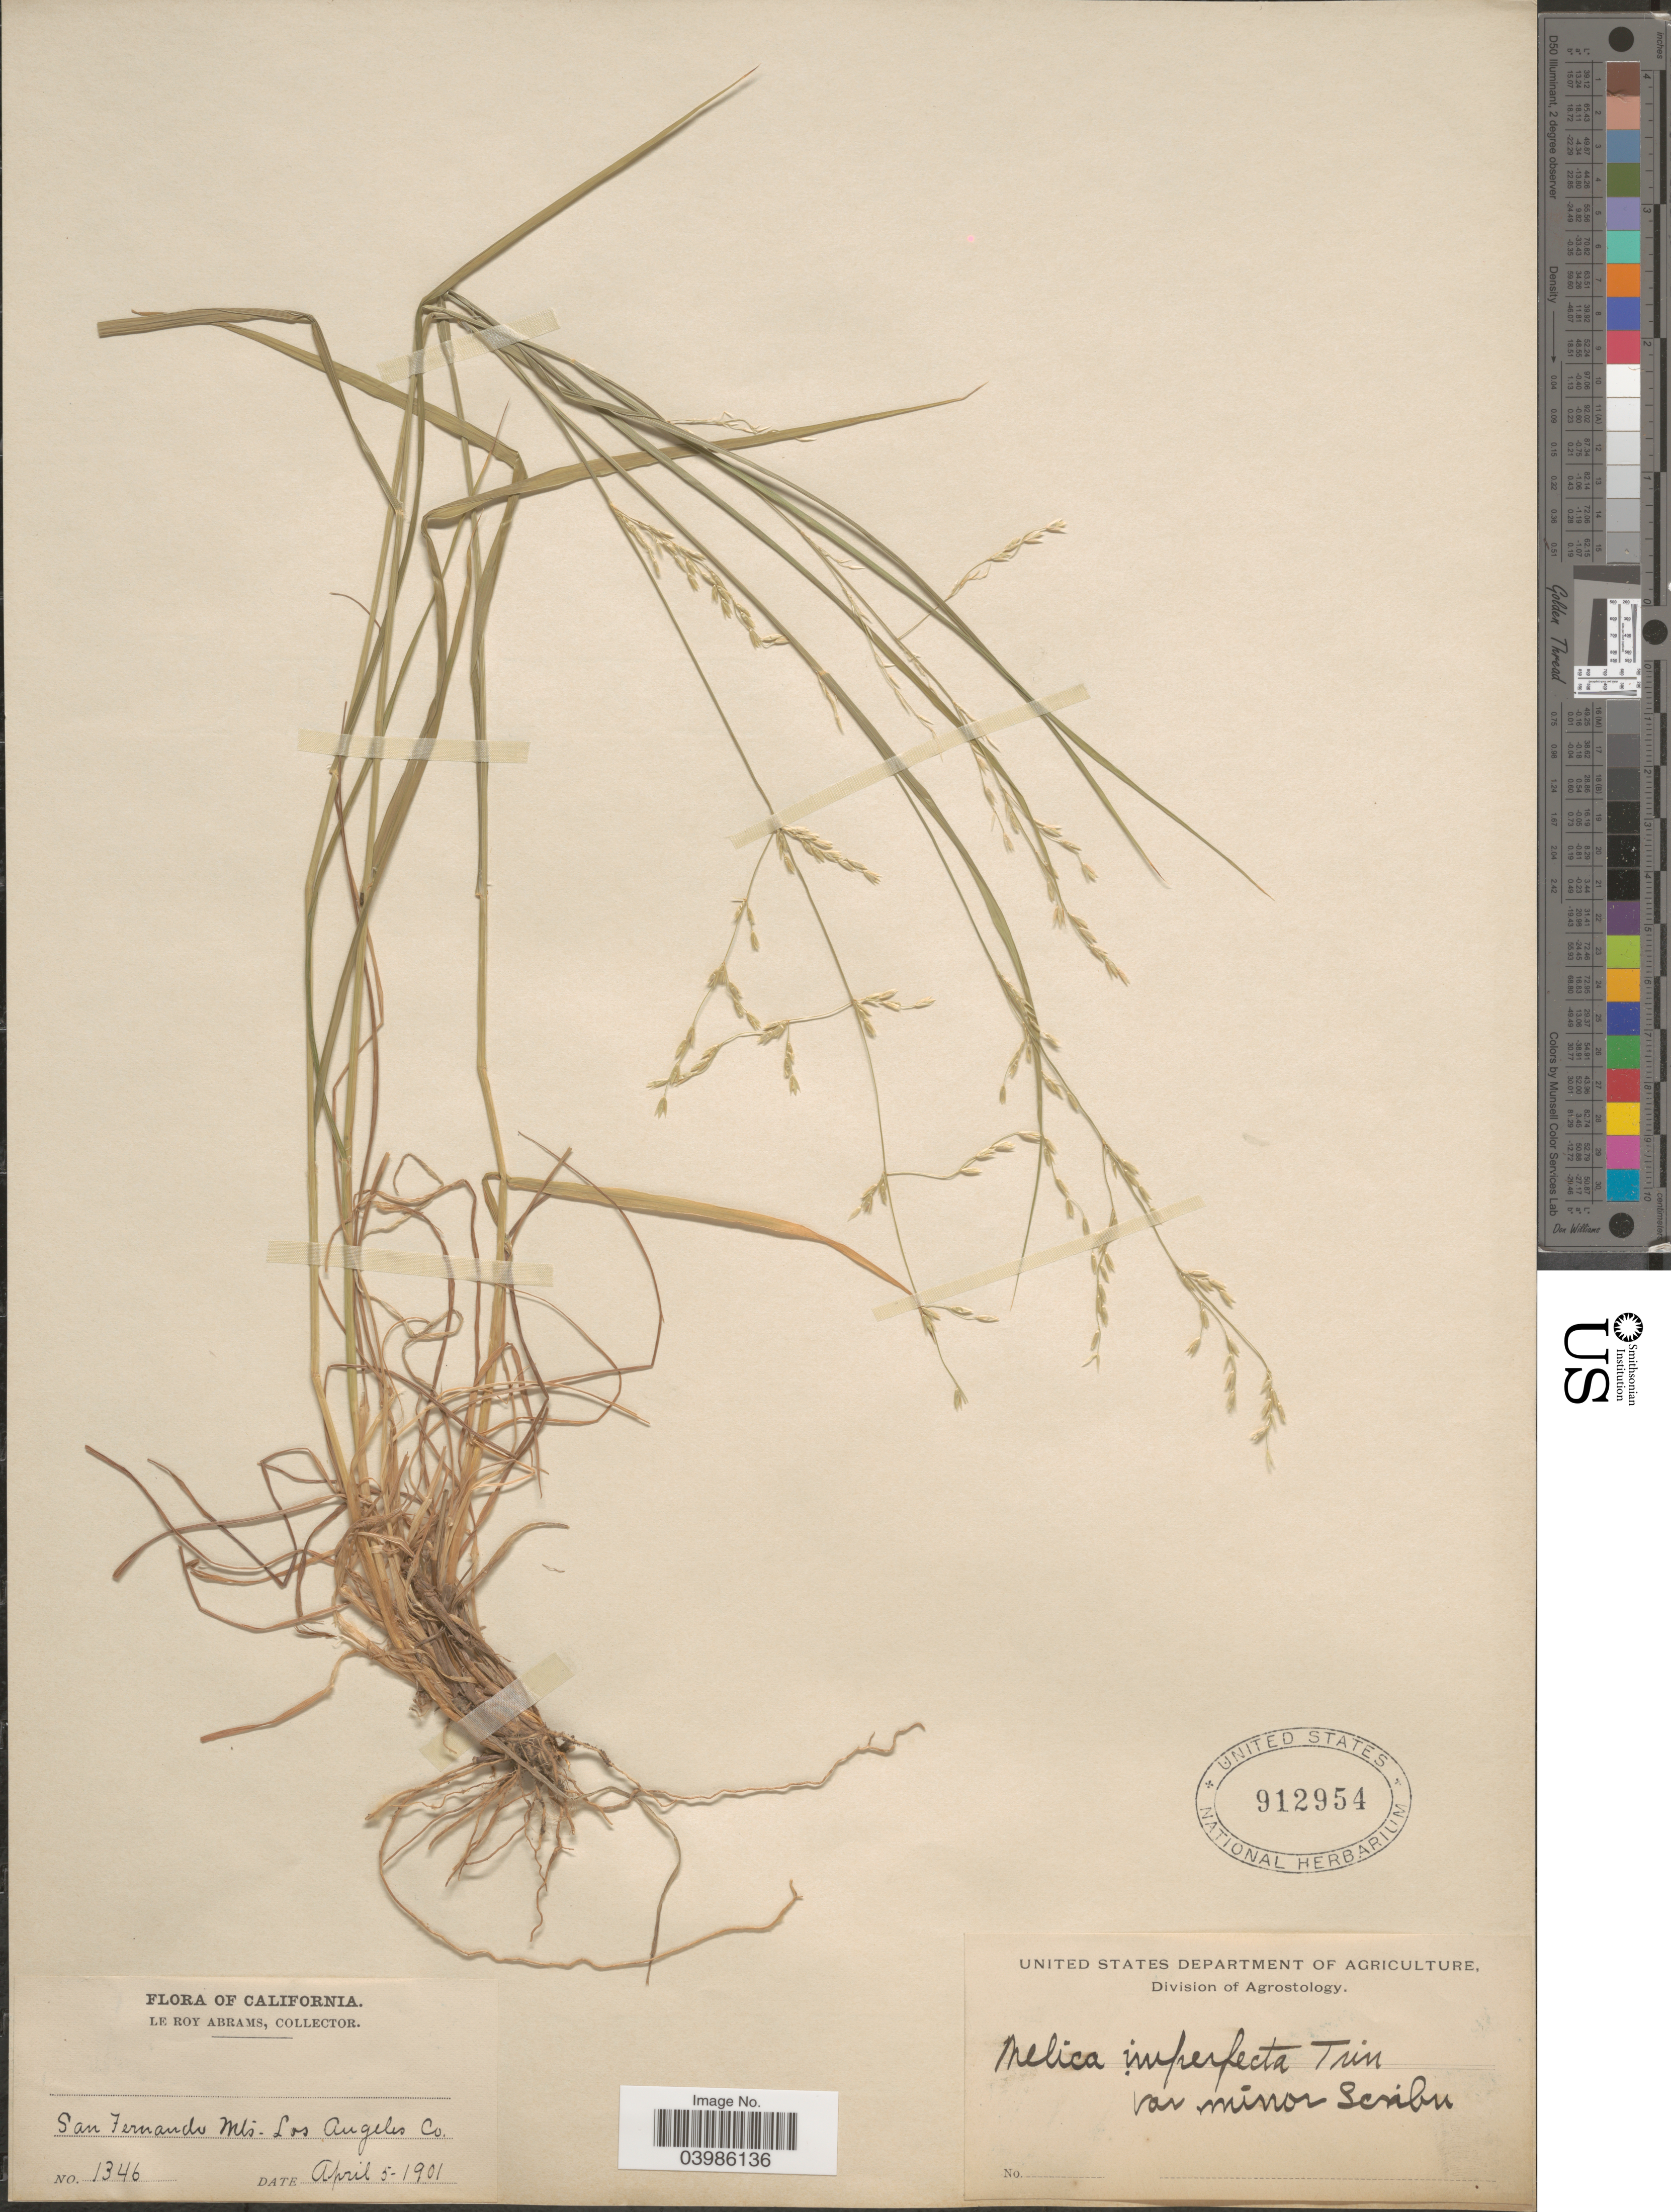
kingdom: Plantae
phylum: Tracheophyta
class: Liliopsida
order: Poales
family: Poaceae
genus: Melica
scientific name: Melica imperfecta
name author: Trin.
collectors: L. Abrams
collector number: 1346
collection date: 1901-04-05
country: United States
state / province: California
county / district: Los Angeles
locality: San Fernando Mts. Los Angeles Co.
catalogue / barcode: US 912954